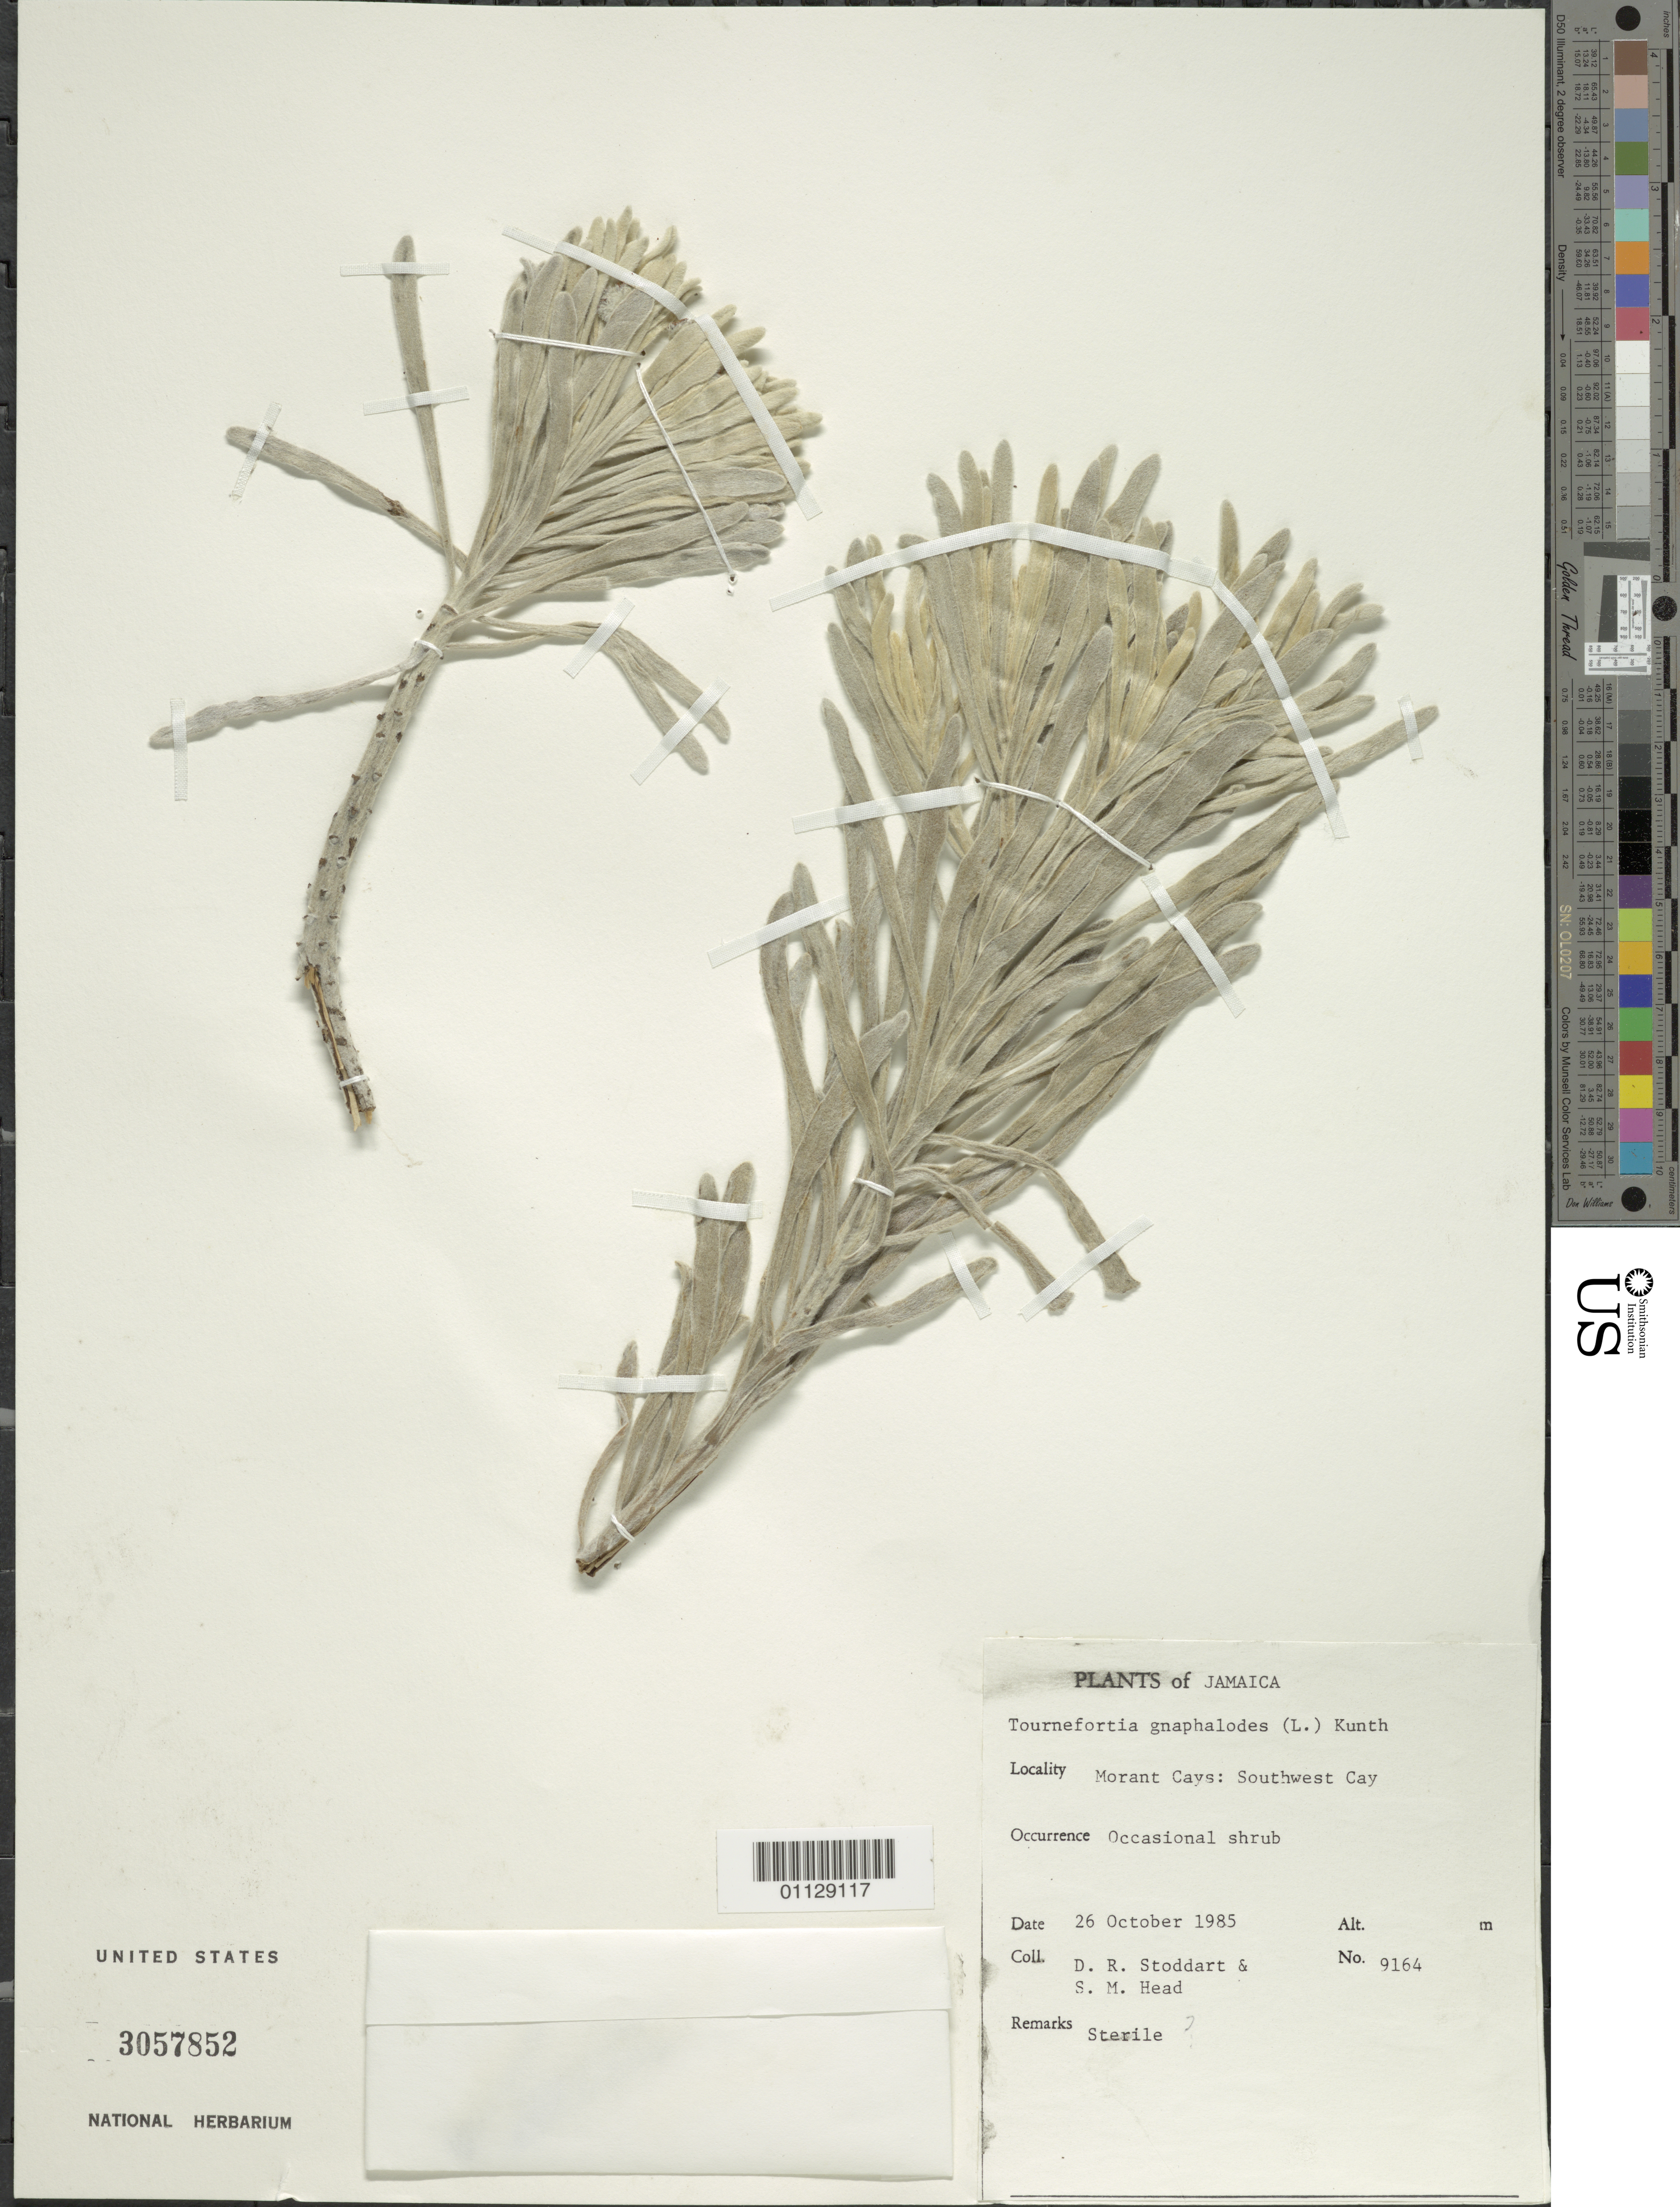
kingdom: Plantae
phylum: Tracheophyta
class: Magnoliopsida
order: Boraginales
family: Heliotropiaceae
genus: Tournefortia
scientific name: Tournefortia gnaphalodes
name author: (L.) R. Br.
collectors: D. R. Stoddart & S. Head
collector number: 9164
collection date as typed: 26 Oct 1985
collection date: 1985-10-26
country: Jamaica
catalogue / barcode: US 3057852